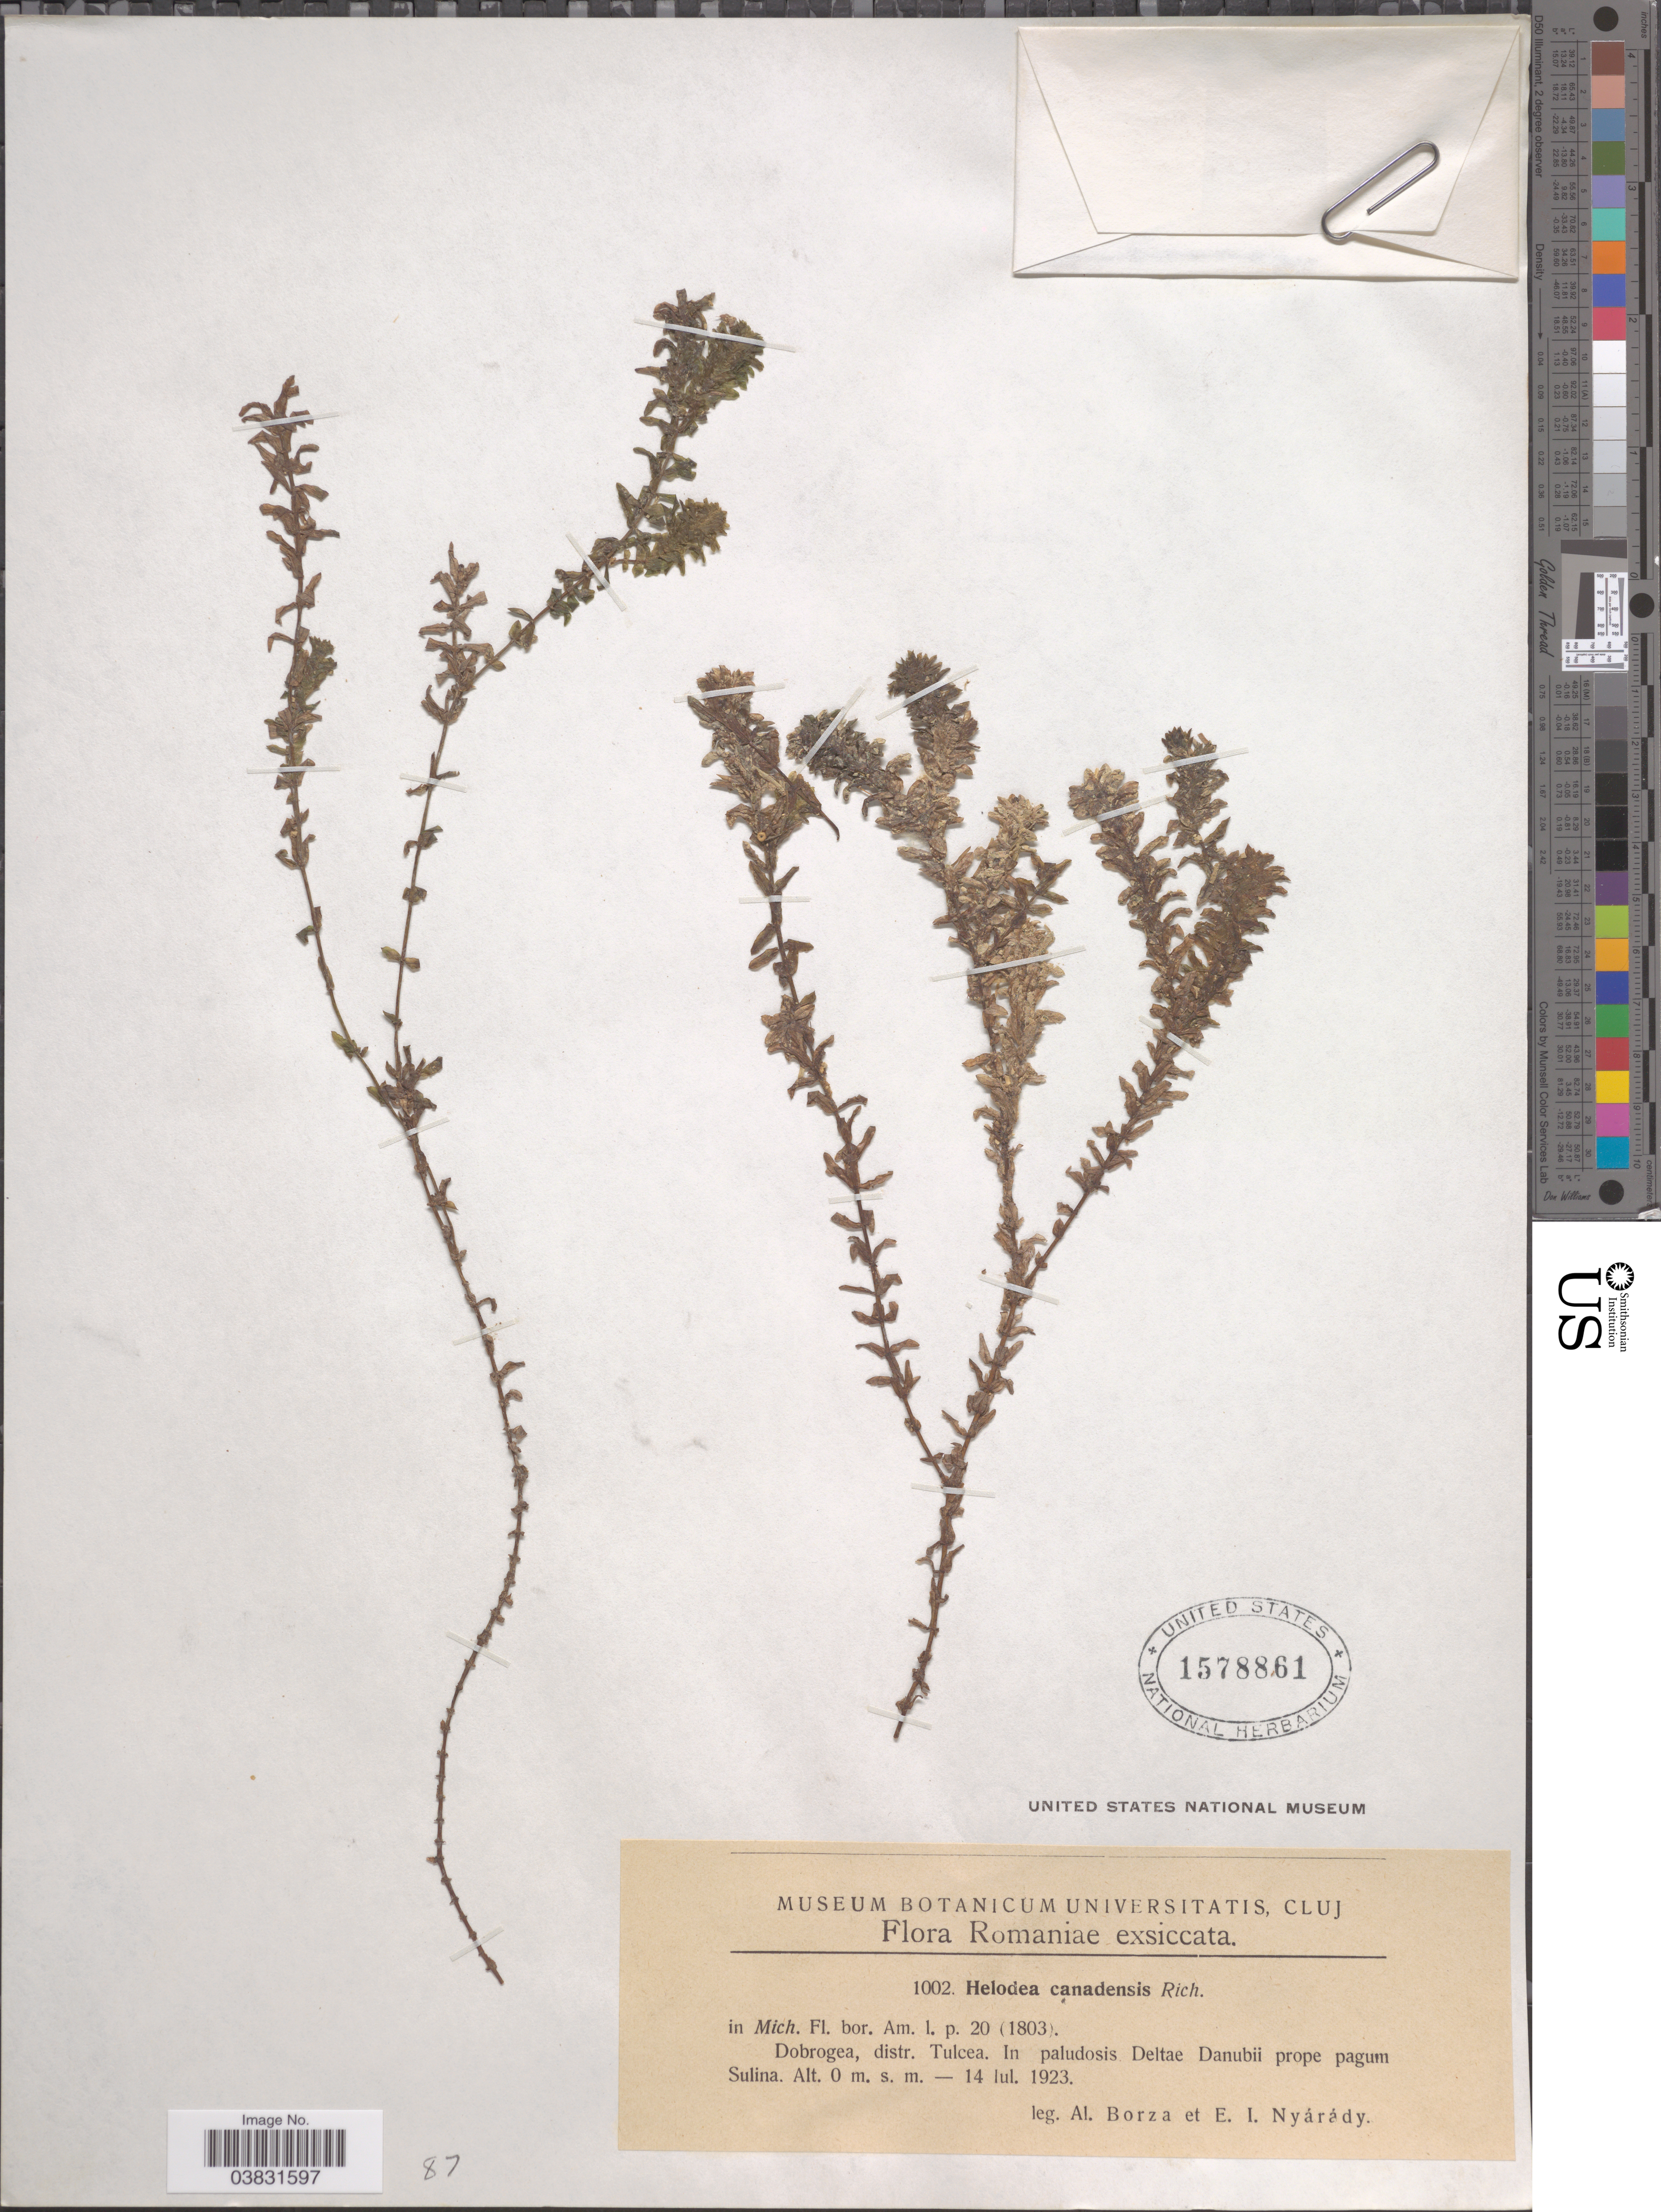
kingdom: Plantae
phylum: Tracheophyta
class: Liliopsida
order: Alismatales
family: Hydrocharitaceae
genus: Elodea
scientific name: Elodea canadensis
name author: Michx.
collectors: A. Borza & E. Nyárády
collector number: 1002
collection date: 1923-07-14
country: Romania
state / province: Tulcea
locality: Dobrogea, distr. Tulcea. In paludosis Deltae Danubii prope pagum Sulina.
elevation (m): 0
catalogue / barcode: US 1578861